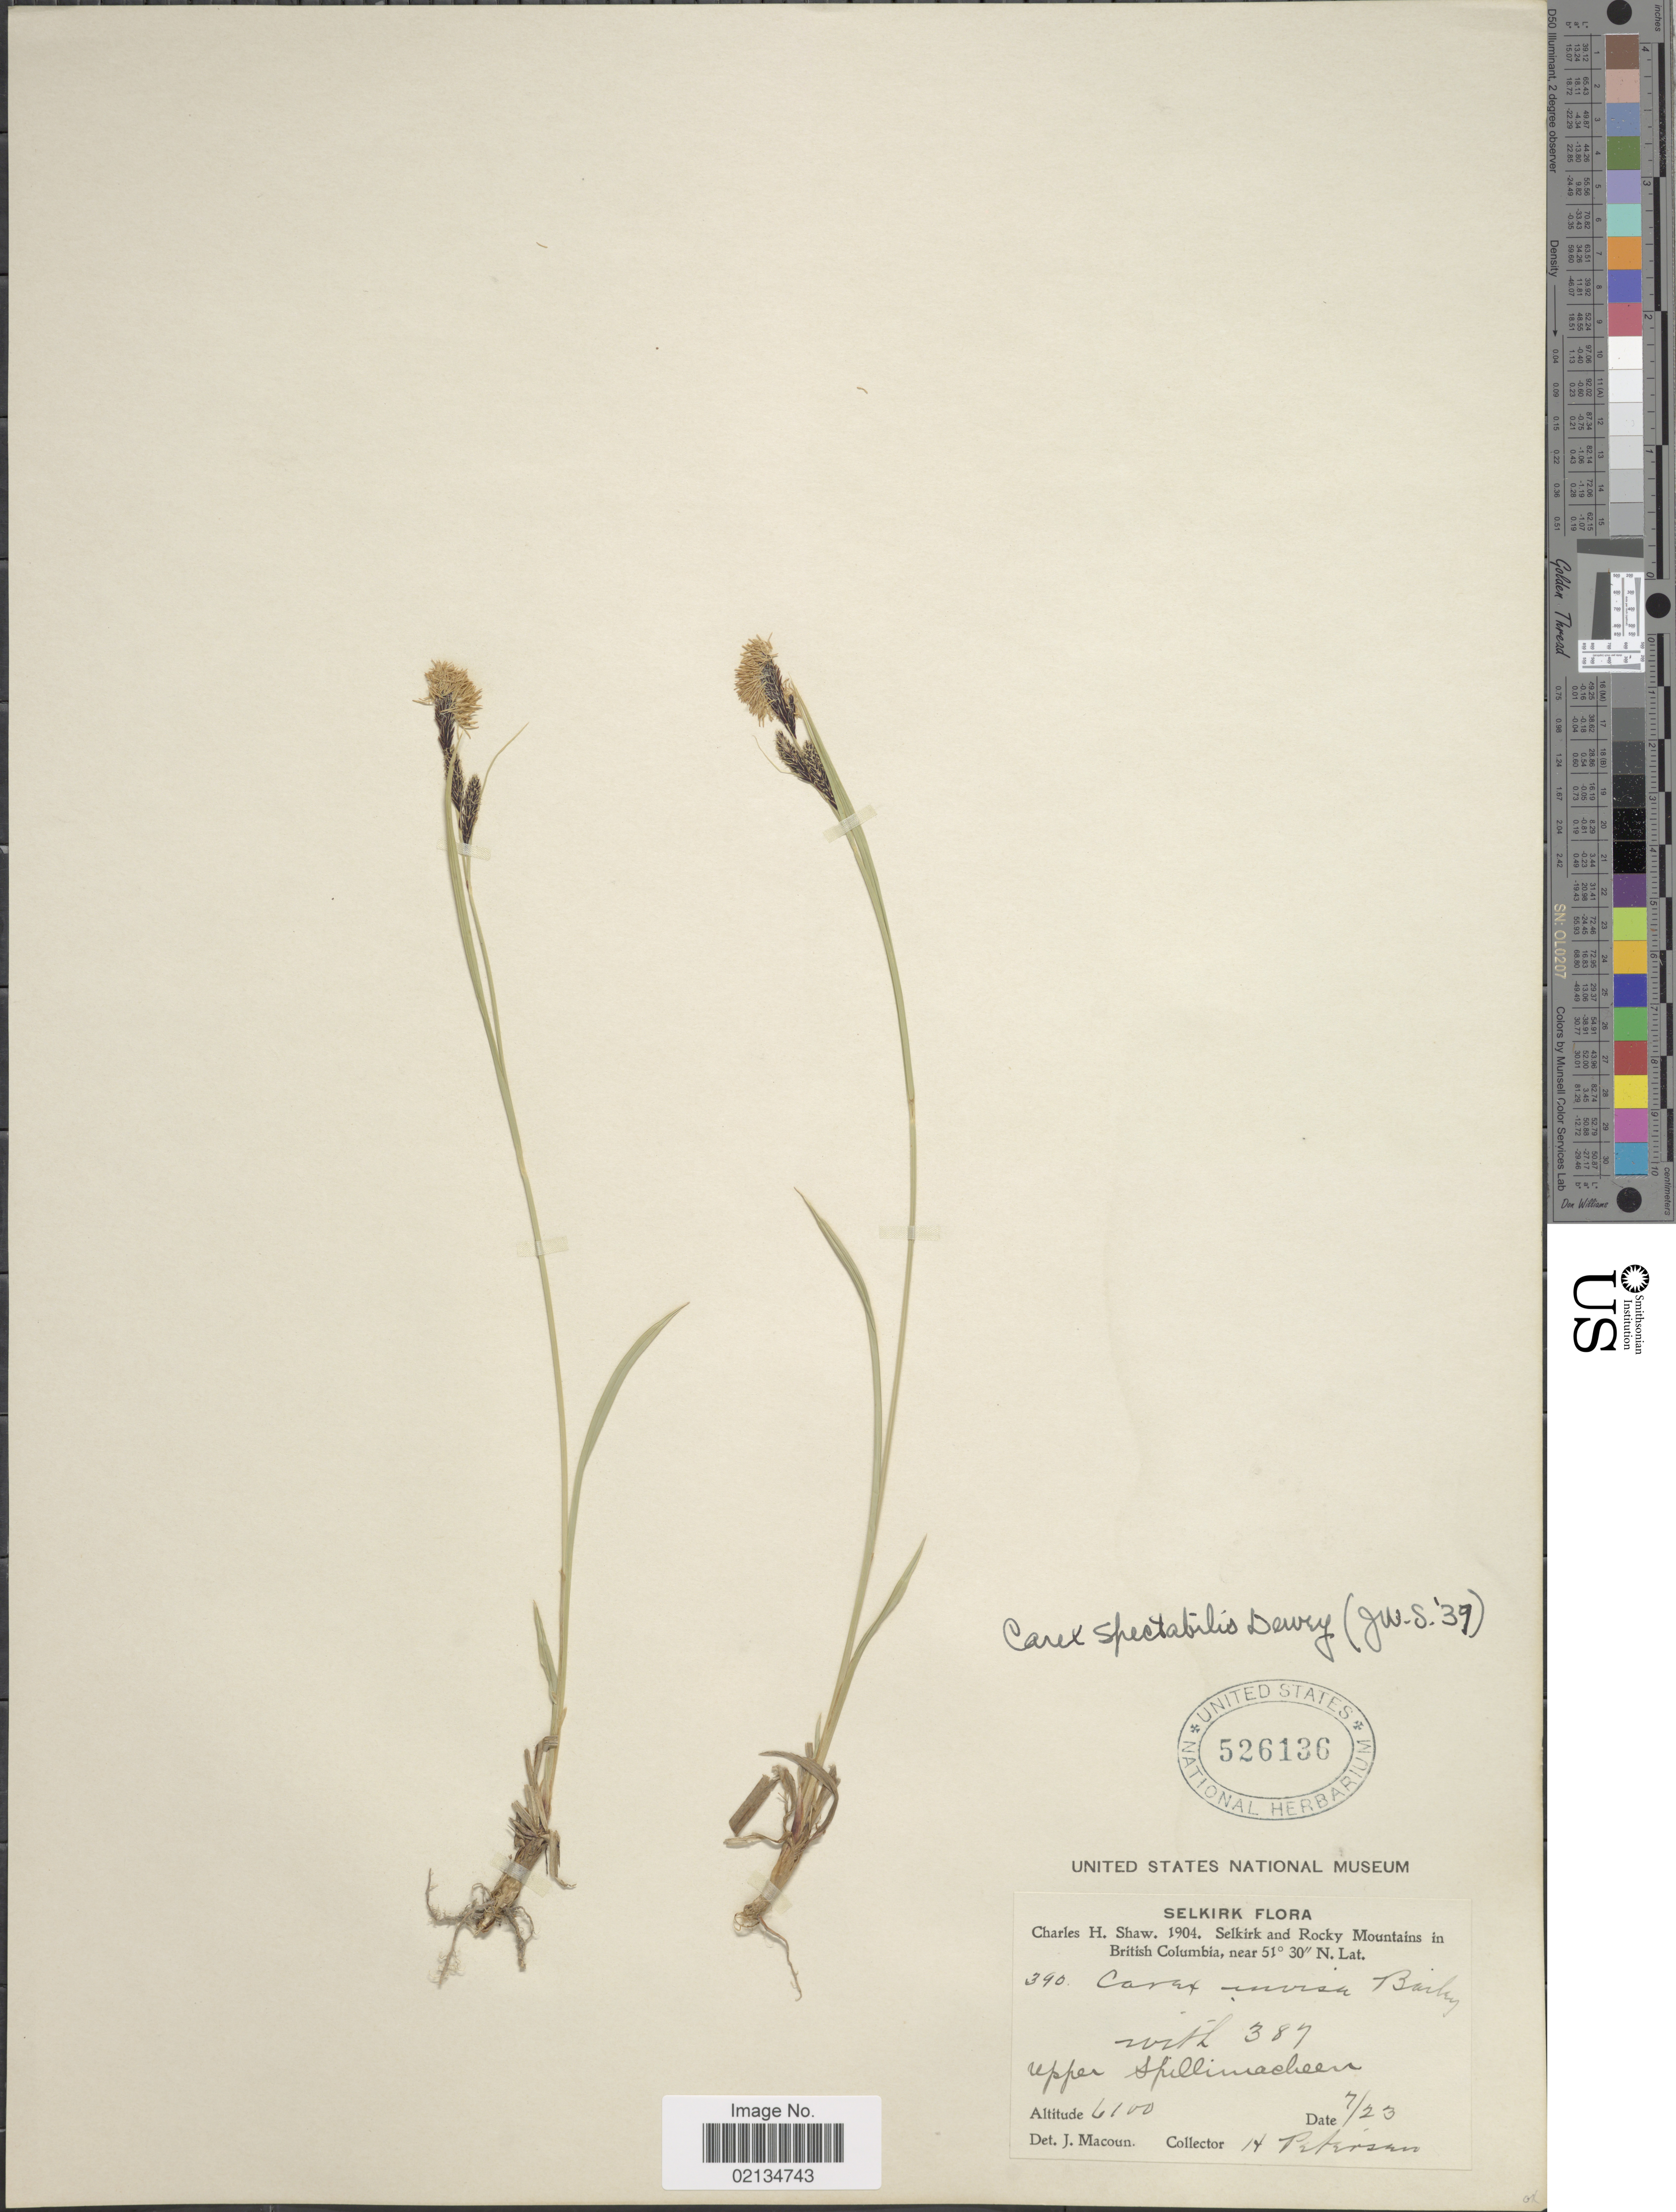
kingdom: Plantae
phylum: Tracheophyta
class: Liliopsida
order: Poales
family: Cyperaceae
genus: Carex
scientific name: Carex spectabilis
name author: Dewey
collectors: H. Petersen & C. H. Shaw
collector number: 390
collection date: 1904-07-23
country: Canada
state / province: British Columbia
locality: Selkirk and Rocky Mountains.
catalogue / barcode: US 526136